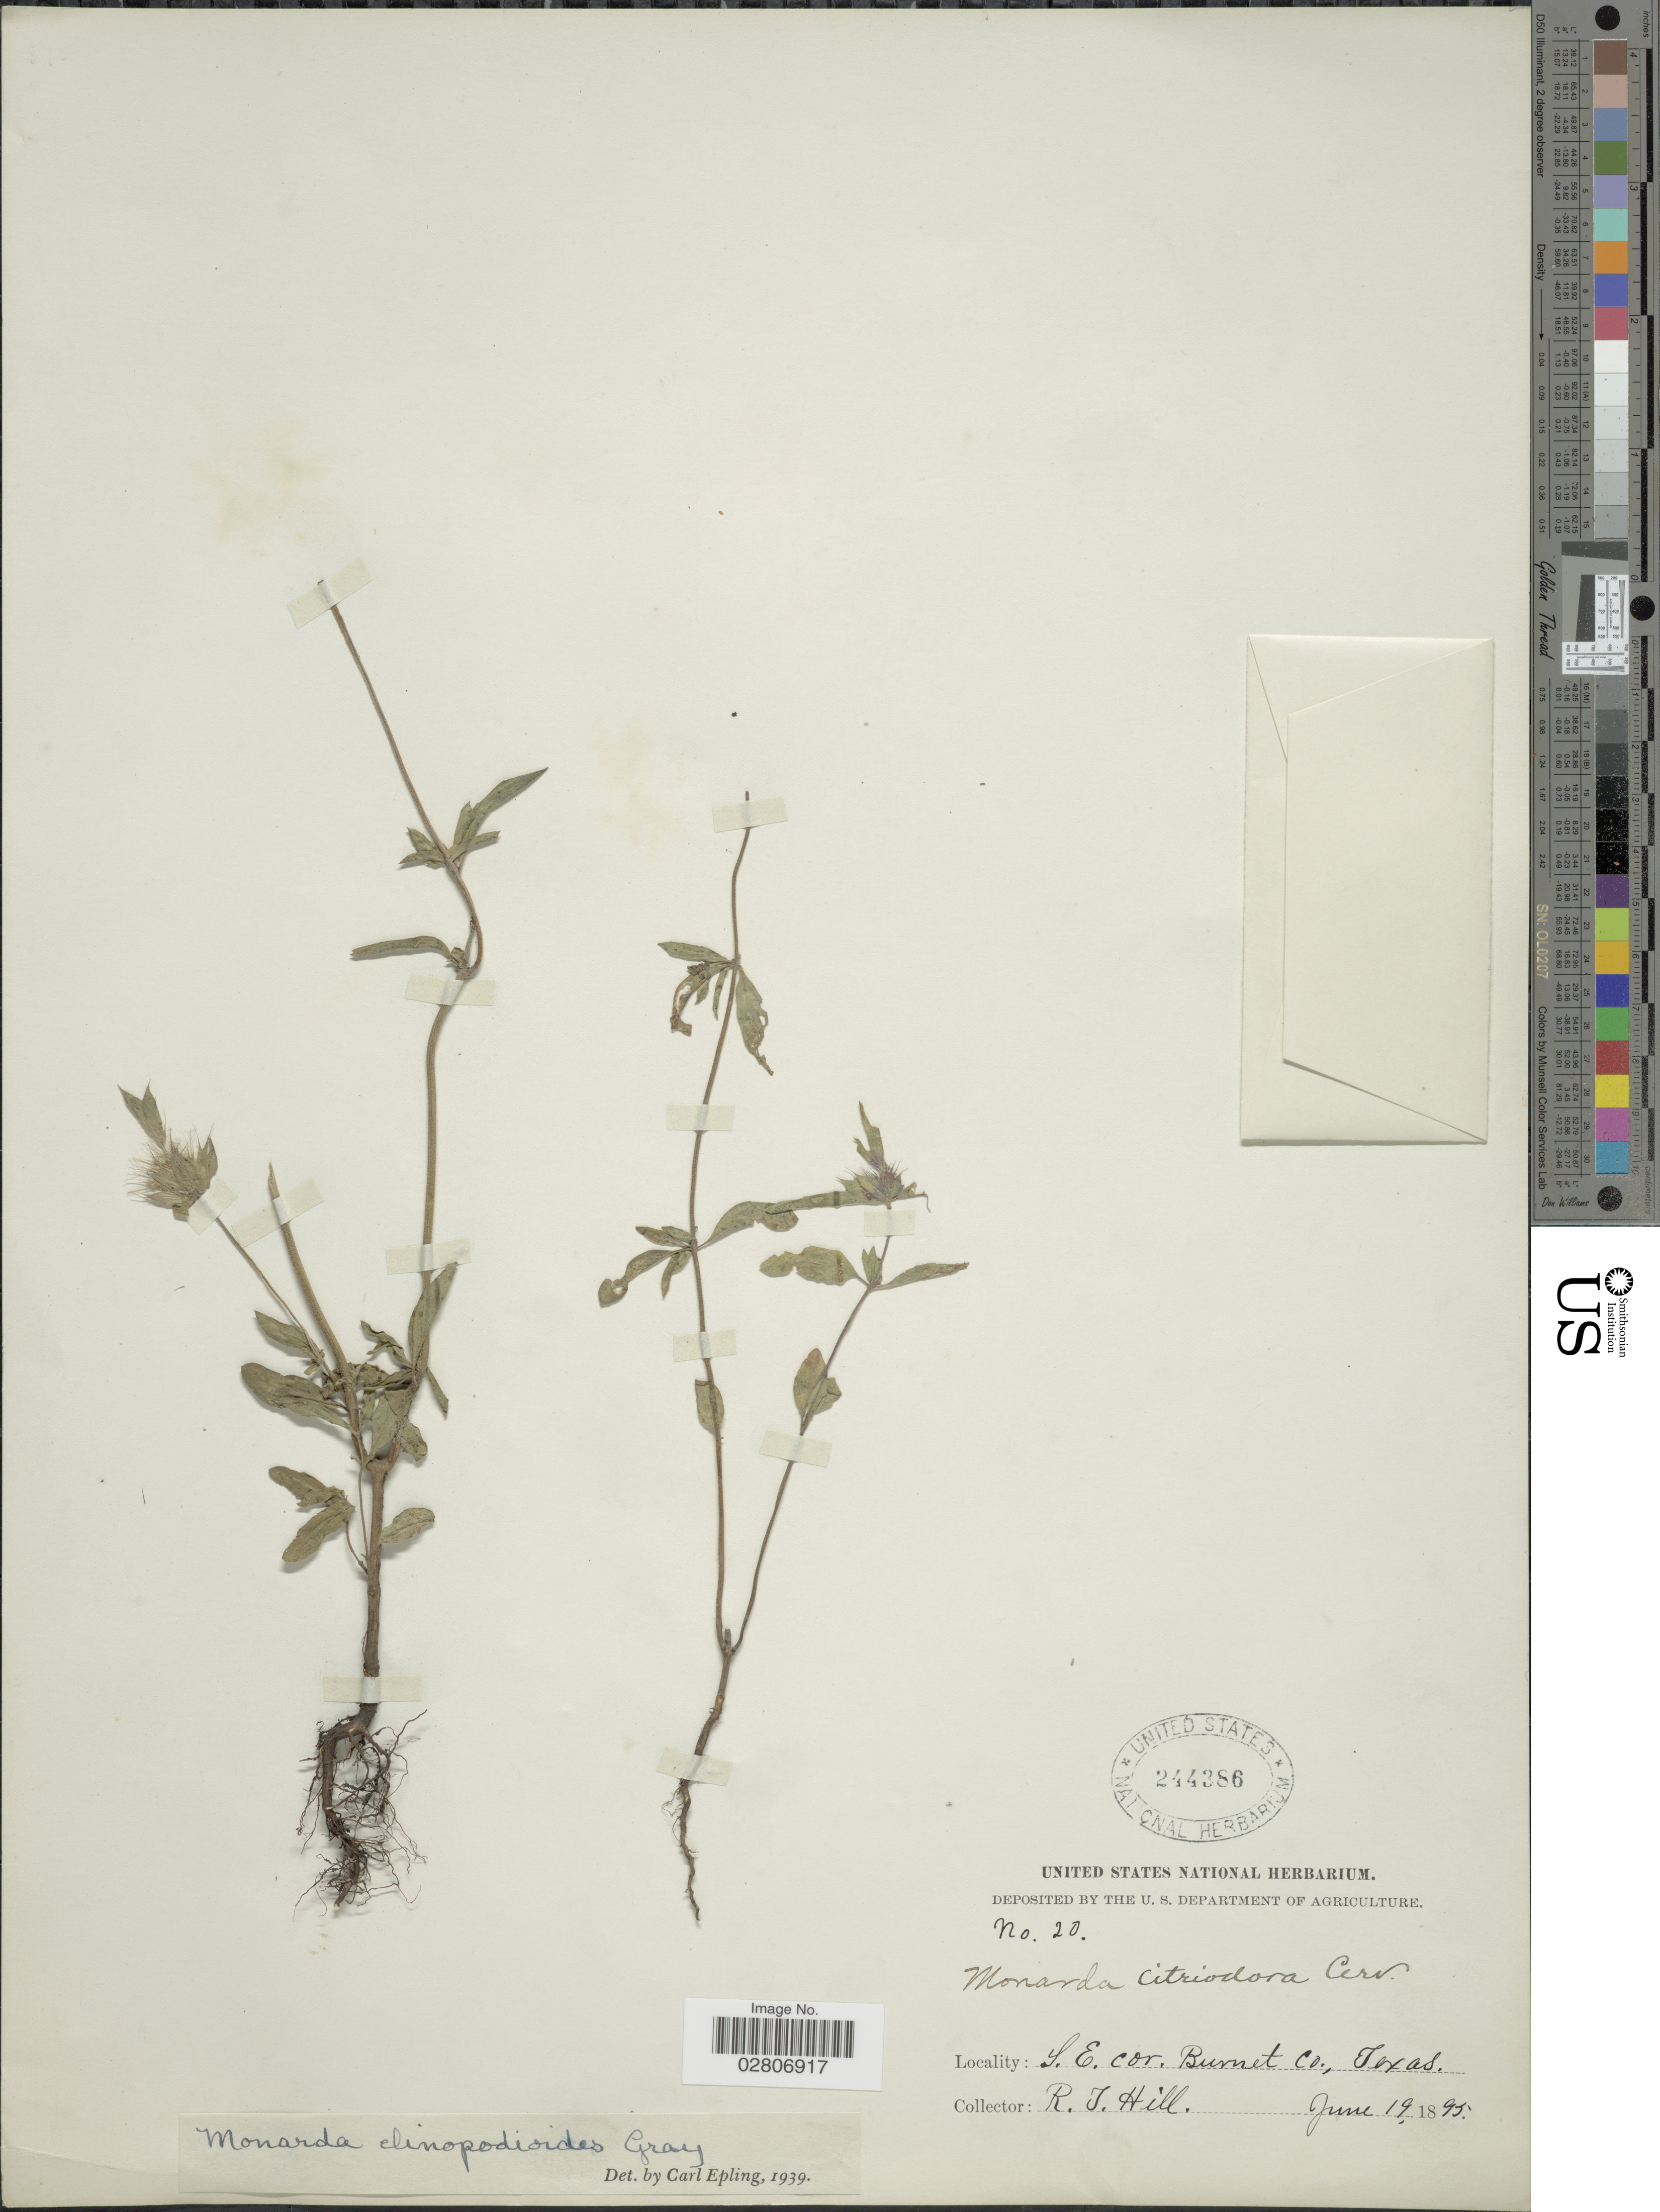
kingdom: Plantae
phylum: Tracheophyta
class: Magnoliopsida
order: Lamiales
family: Lamiaceae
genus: Monarda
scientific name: Monarda clinopodioides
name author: A. Gray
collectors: R. Hill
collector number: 20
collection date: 1895-06-19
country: United States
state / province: Texas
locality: S.E. cor. Burnet Co.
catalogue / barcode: US 244386